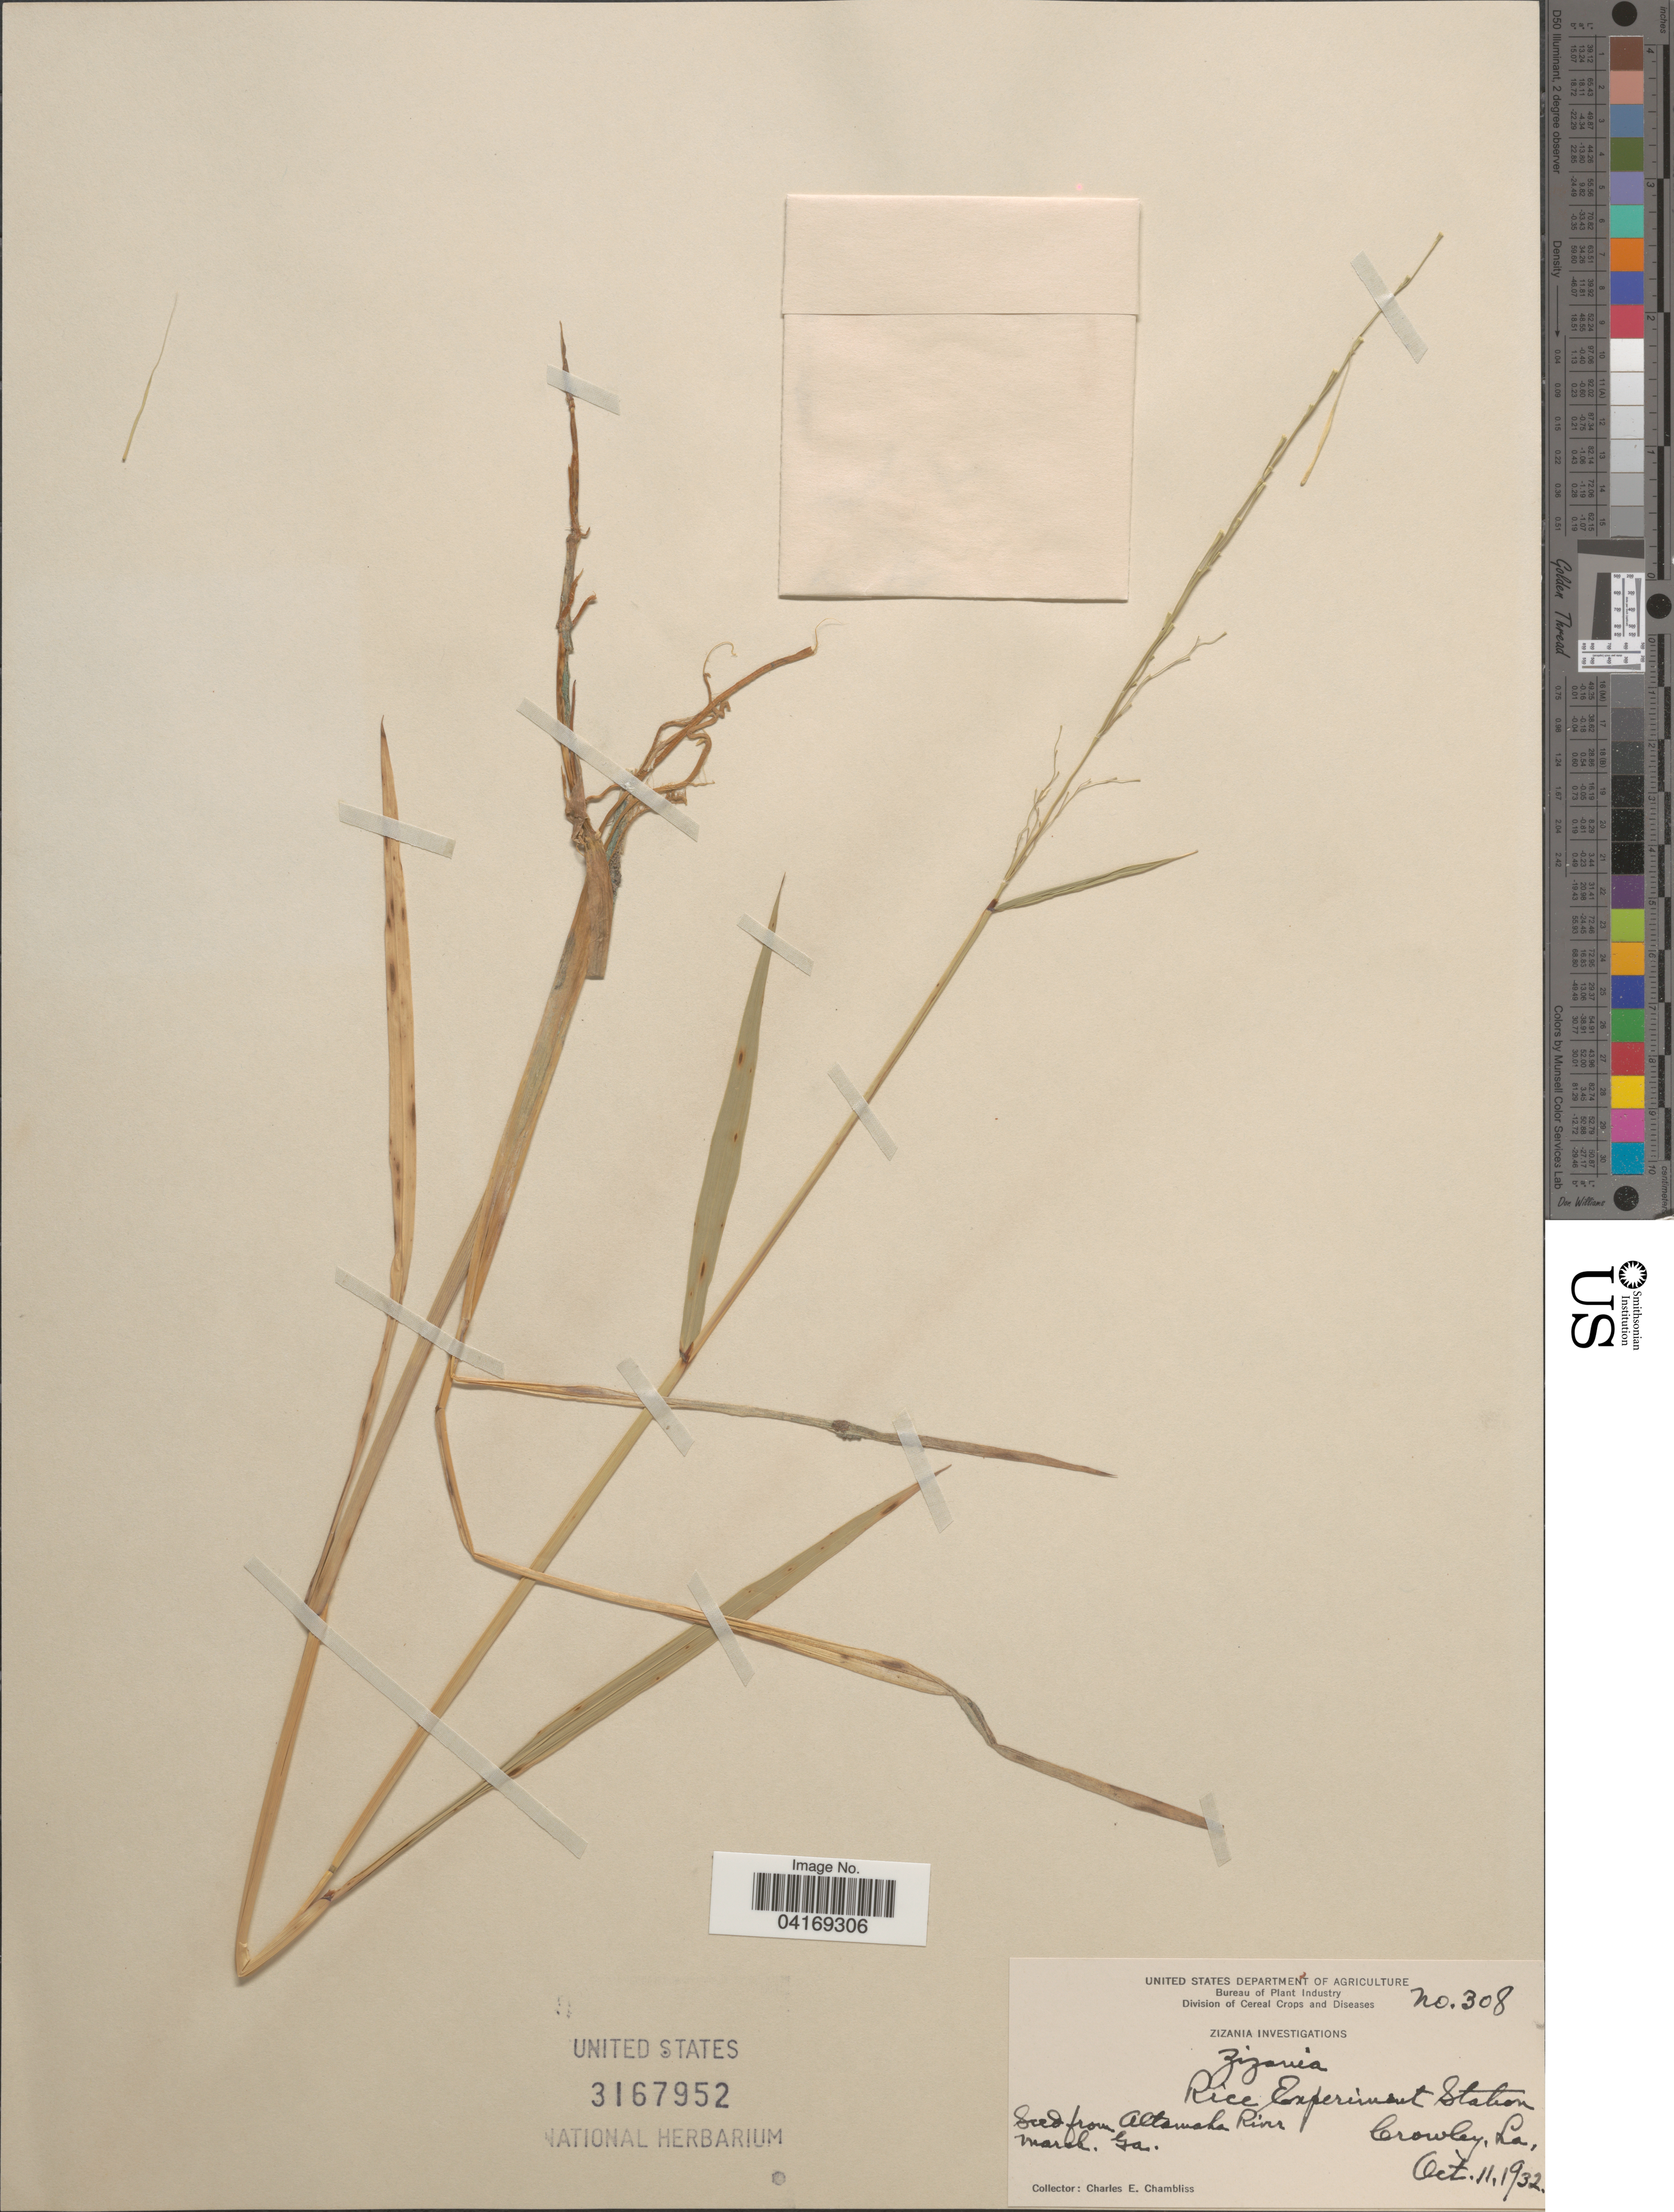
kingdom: Plantae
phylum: Tracheophyta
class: Liliopsida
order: Poales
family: Poaceae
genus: Zizania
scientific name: Zizania sp.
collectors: C. Chambliss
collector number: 308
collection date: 1932-10-11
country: United States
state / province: Louisiana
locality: Rice Experiment Station Crowley.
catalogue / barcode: US 3167952